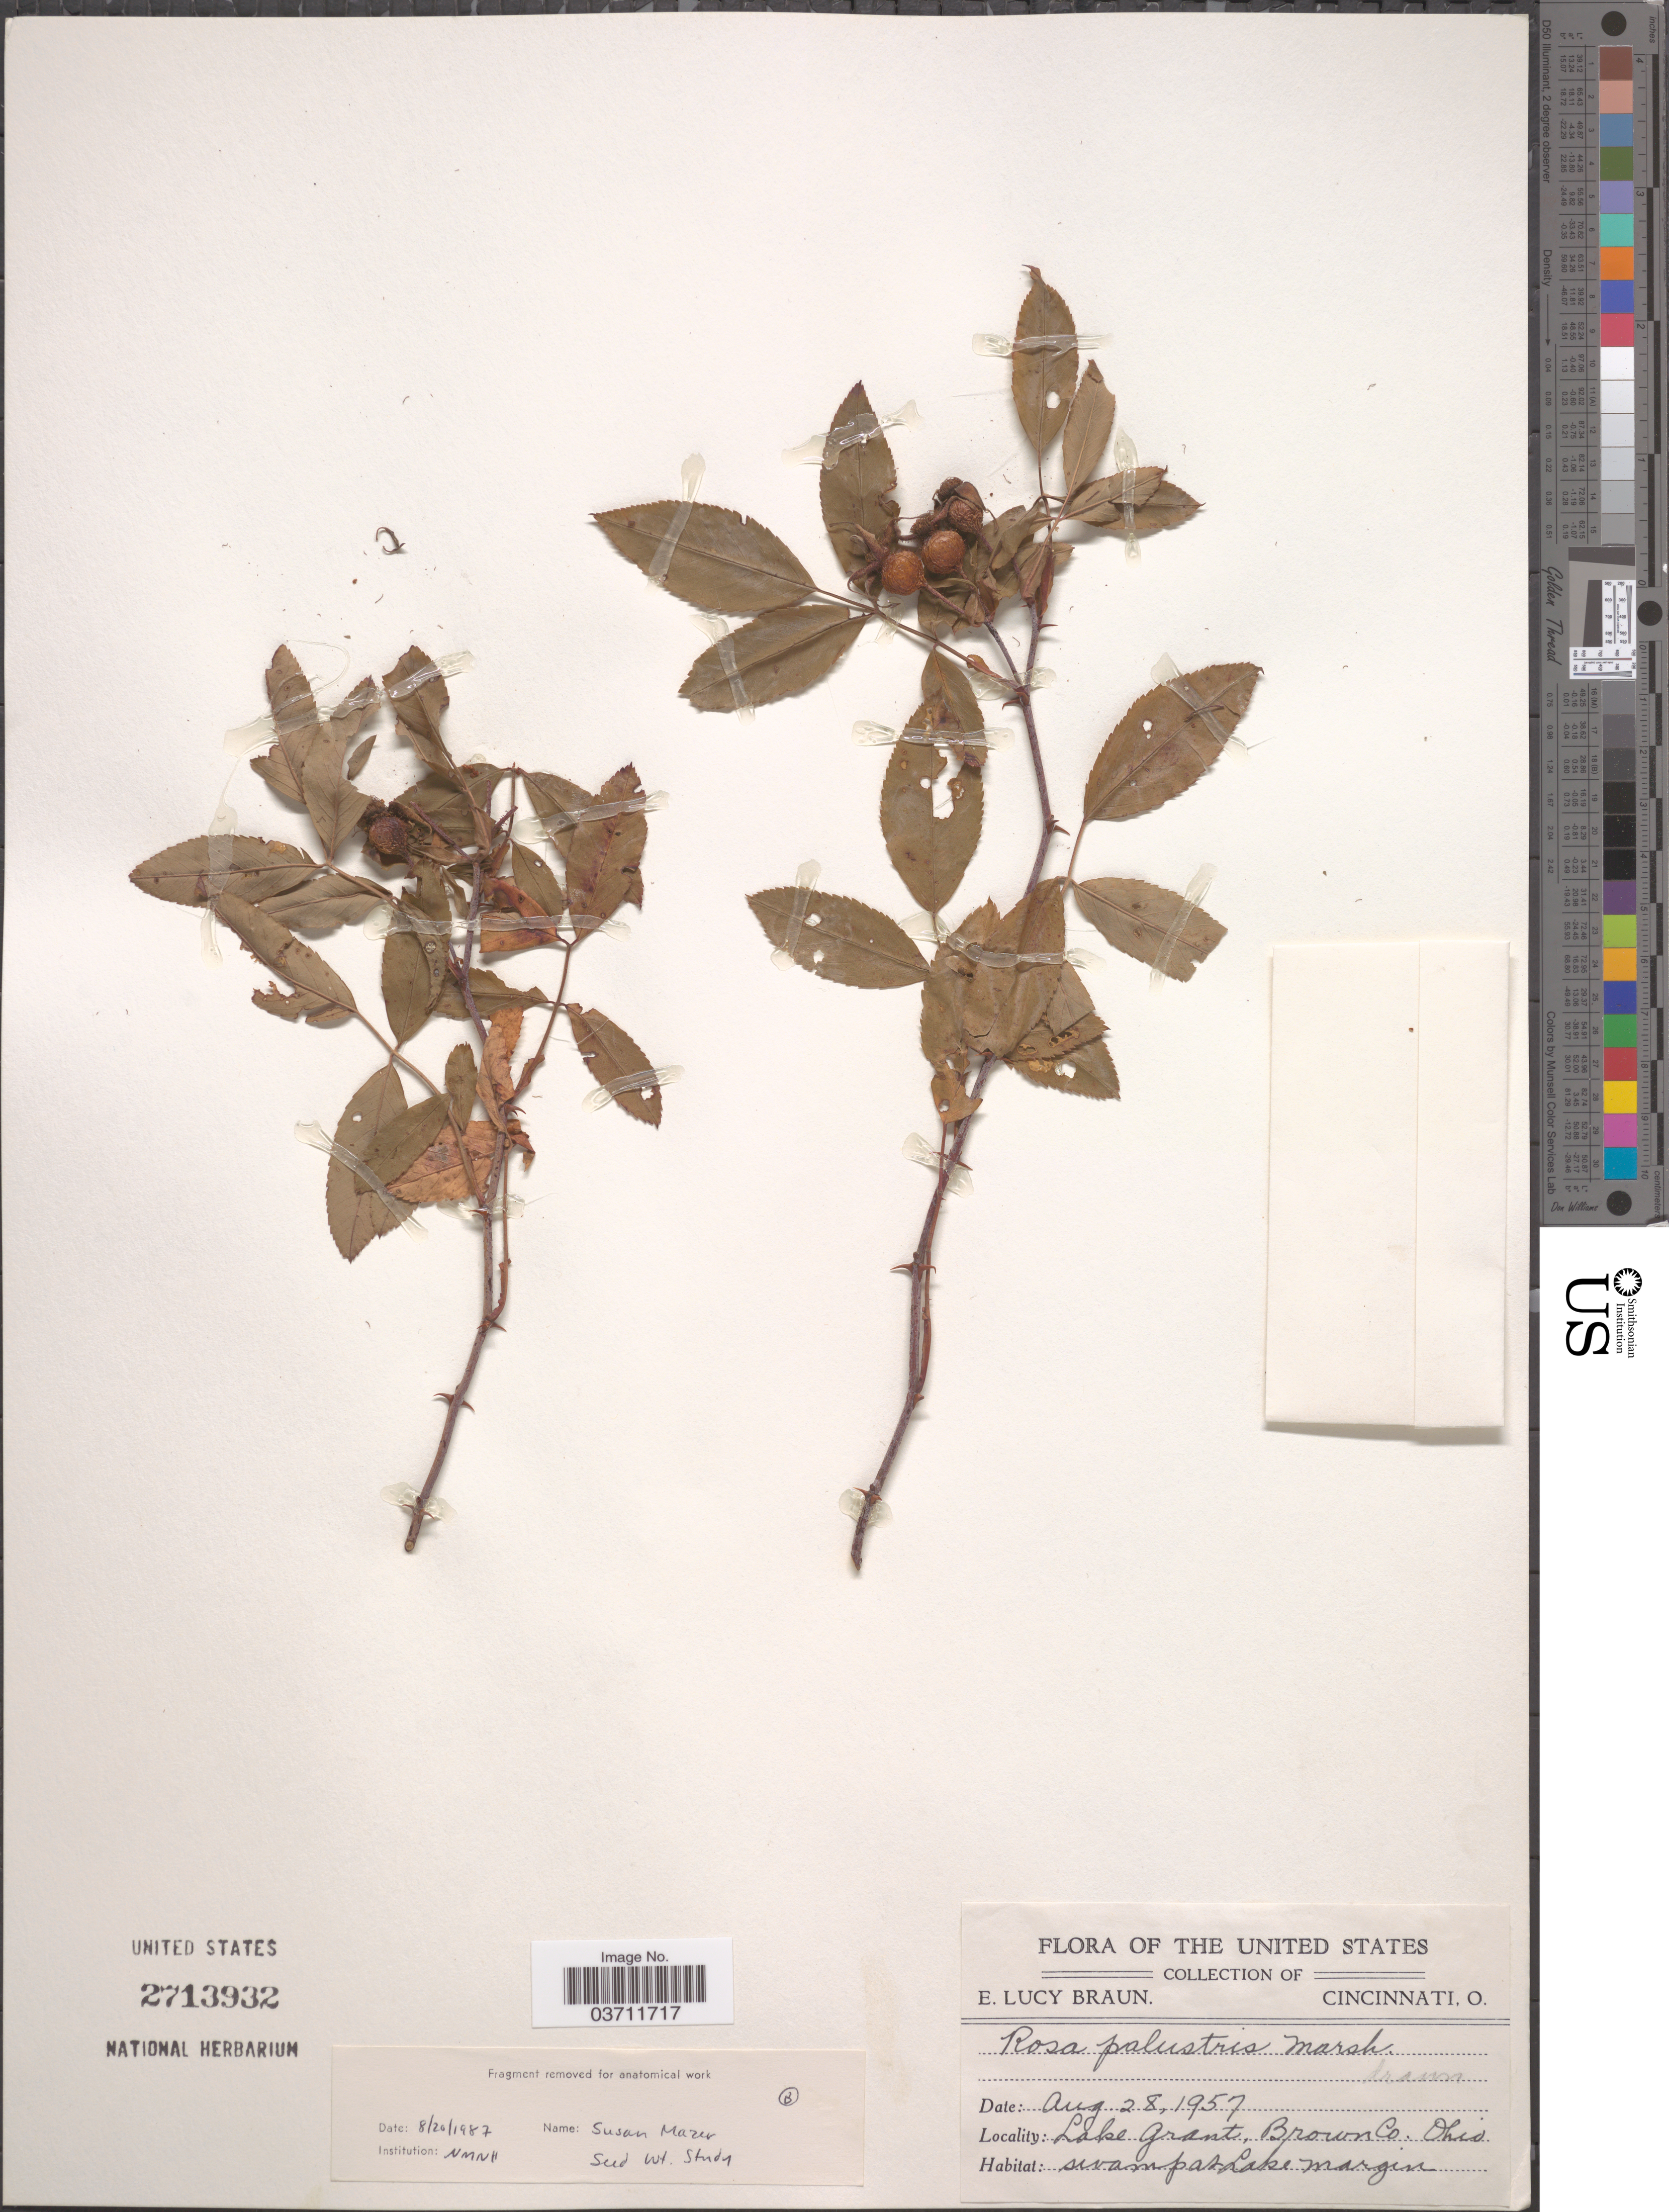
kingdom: Plantae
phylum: Tracheophyta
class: Magnoliopsida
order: Rosales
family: Rosaceae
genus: Rosa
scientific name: Rosa palustris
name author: Marshall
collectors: E. L. Braun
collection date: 1957-08-28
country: United States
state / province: Ohio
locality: Lake Grant, Brown Co.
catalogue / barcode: US 2713932